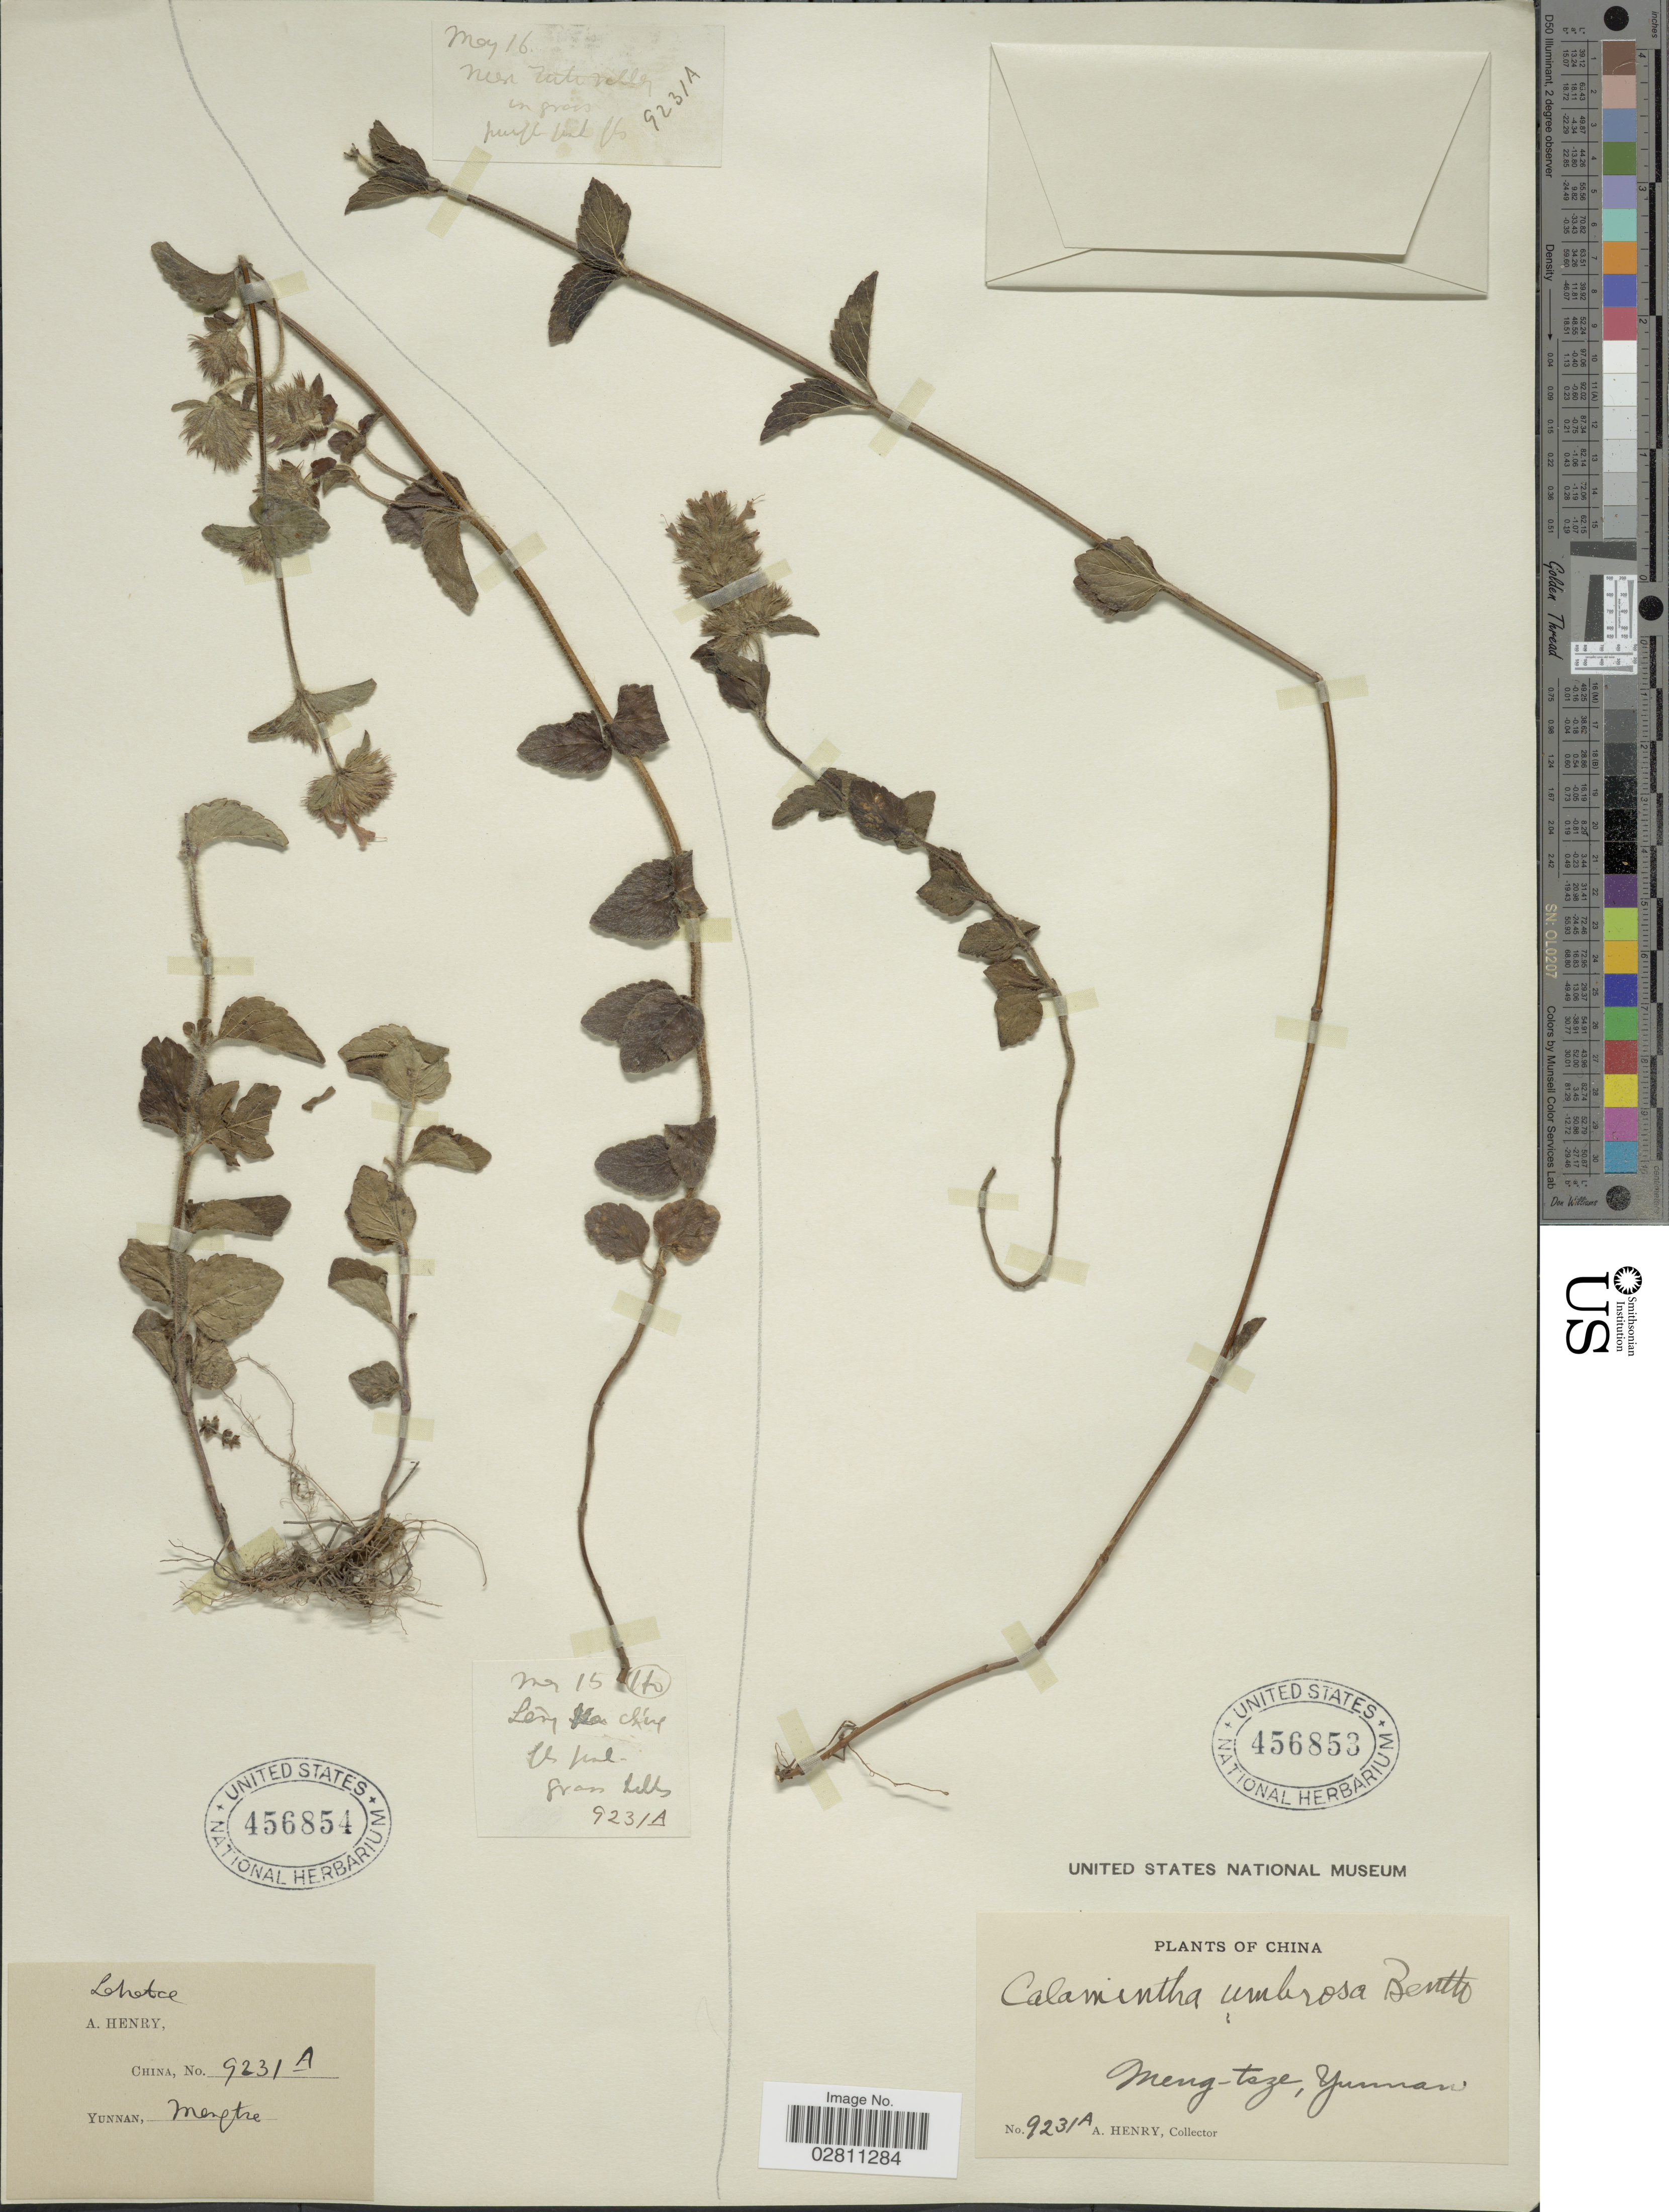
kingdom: Plantae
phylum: Tracheophyta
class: Magnoliopsida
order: Lamiales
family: Lamiaceae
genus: Clinopodium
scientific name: Clinopodium umbrosum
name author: (M. Bieb.) C. Koch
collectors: A. Henry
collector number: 9231 A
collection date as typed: Transcribed d/m/y: /5/16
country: China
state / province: Yunnan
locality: Meng-tsze. Mar 15 - Leng Kai ch'ing. Ho; May 16 - near Tuti valley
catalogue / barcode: US 456853-2